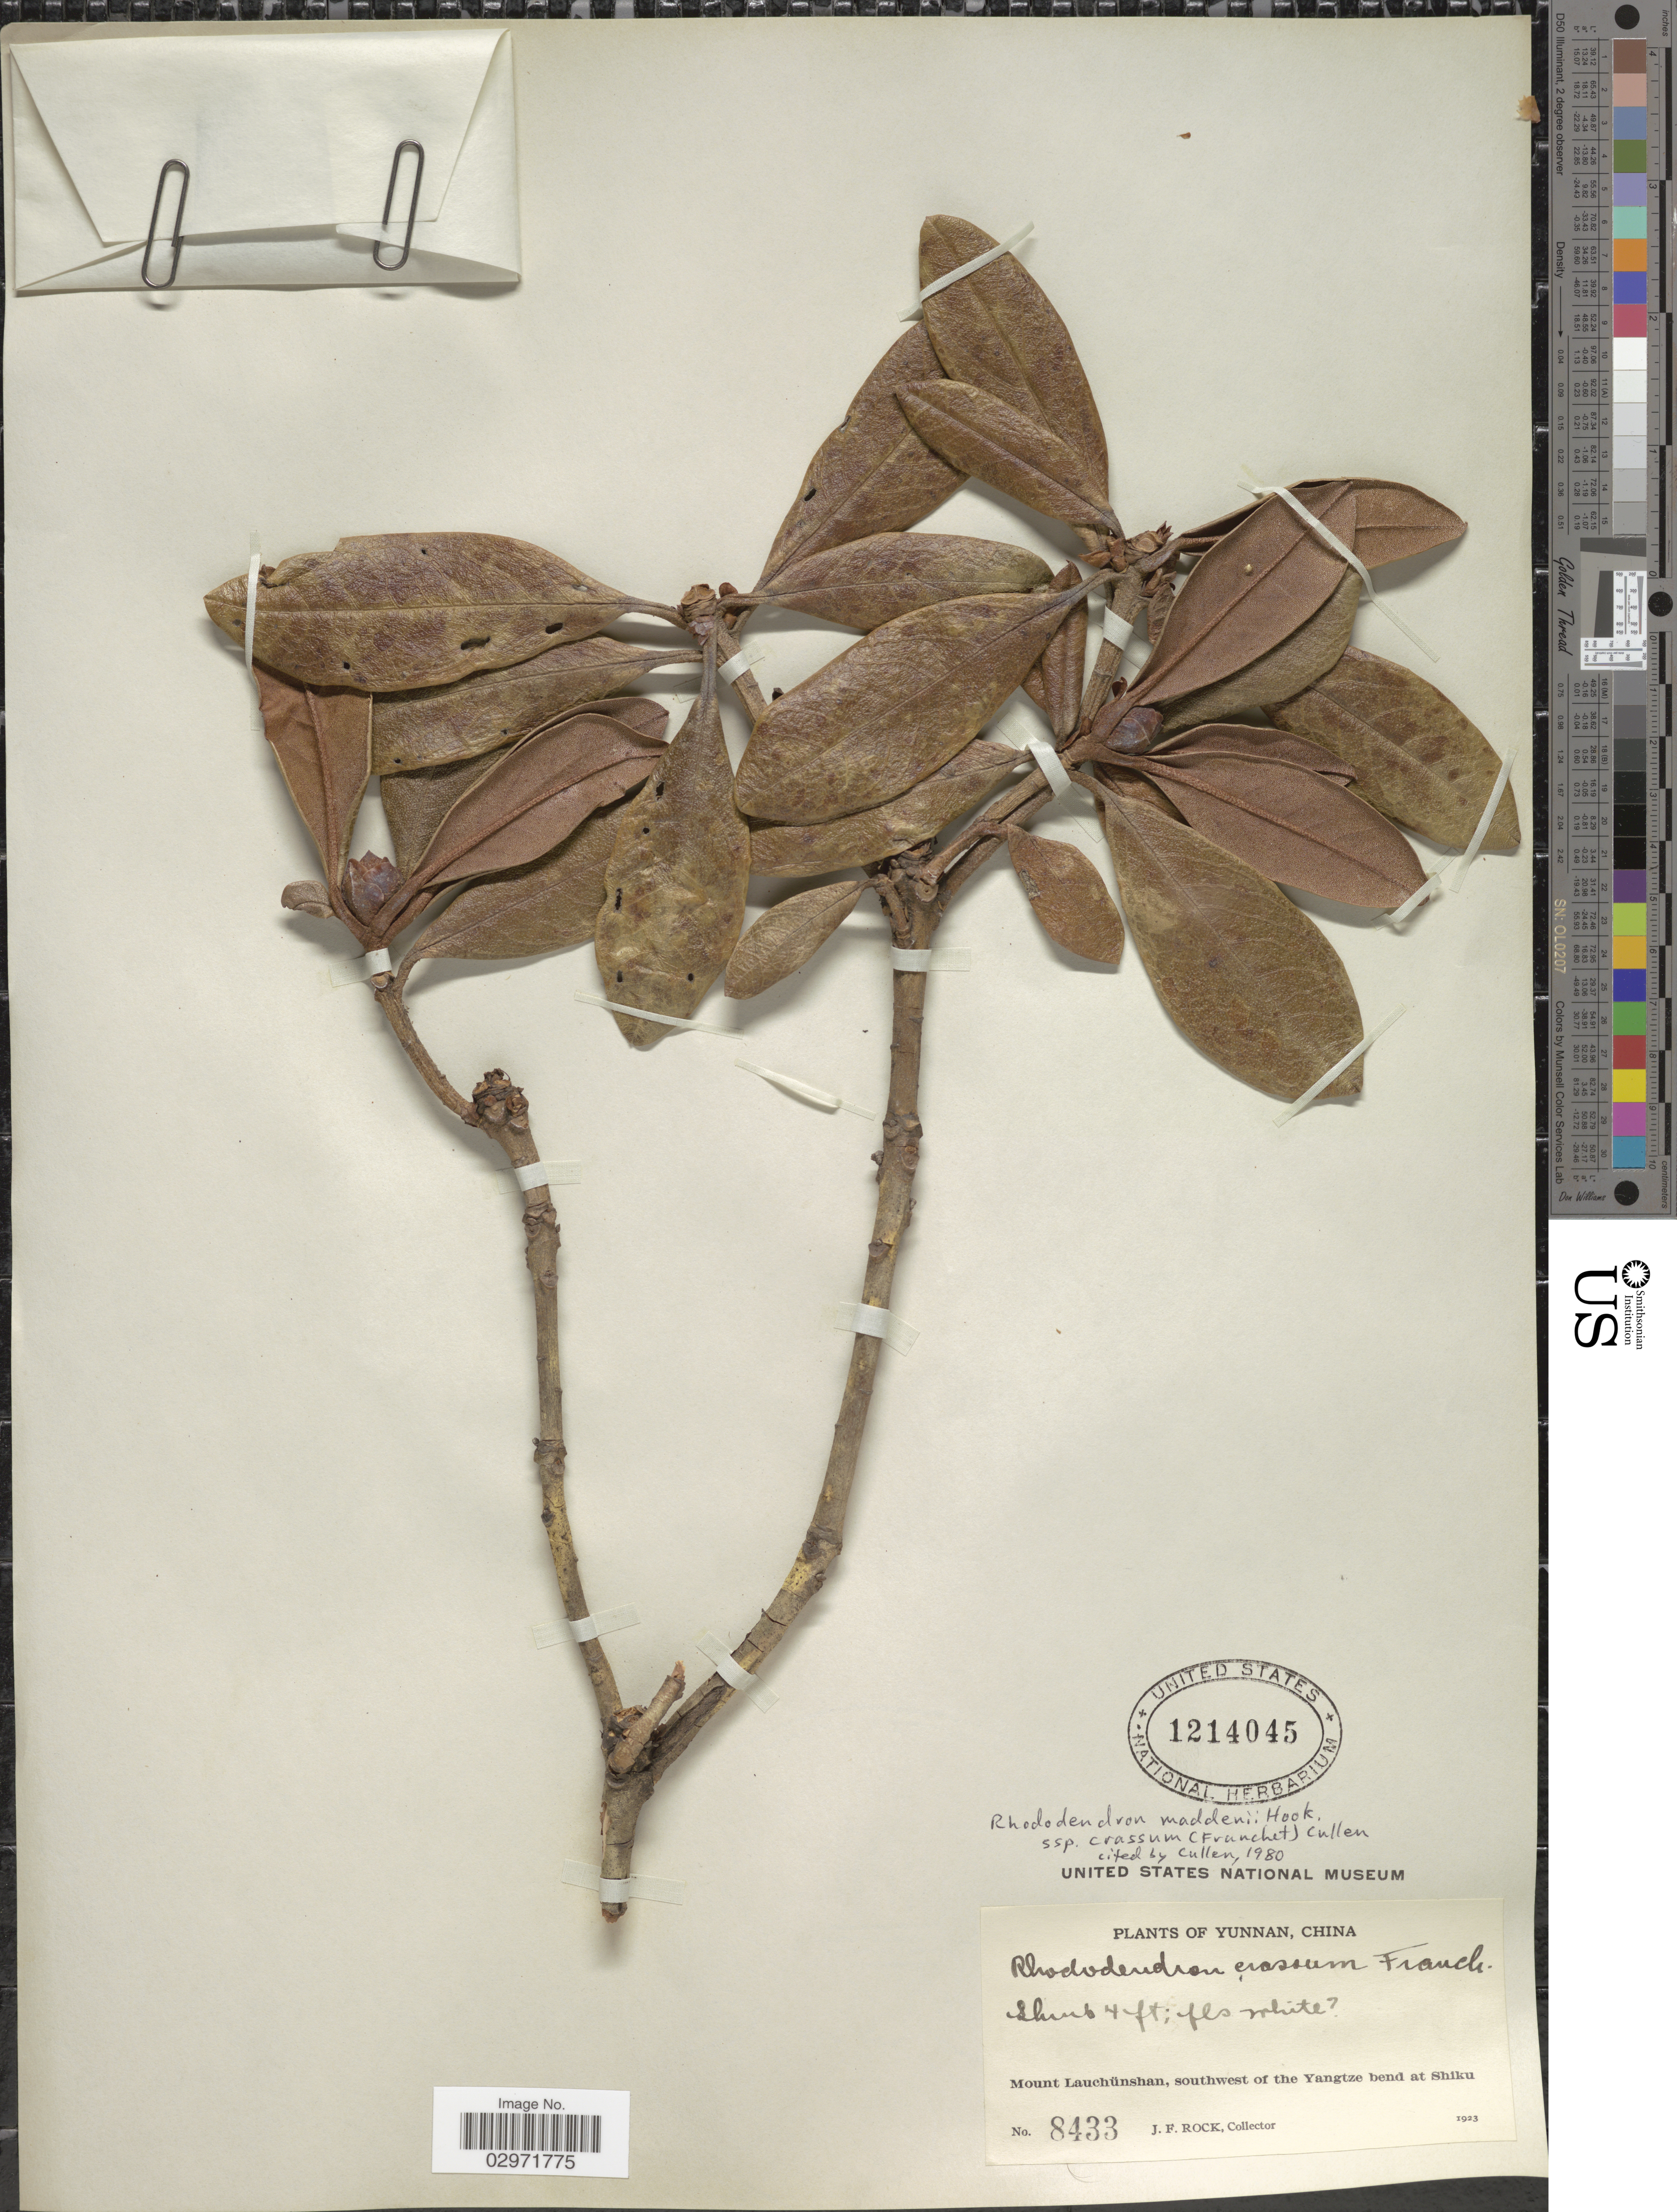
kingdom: Plantae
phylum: Tracheophyta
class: Magnoliopsida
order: Ericales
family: Ericaceae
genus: Rhododendron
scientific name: Rhododendron maddenii subsp. crassum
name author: (Franch.) Cullen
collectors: J. Rock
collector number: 8433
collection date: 1923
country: China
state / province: Yunnan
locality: Mount Laychünshan, southwest of the Yangtze bend at Shiku.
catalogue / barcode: US 1214045